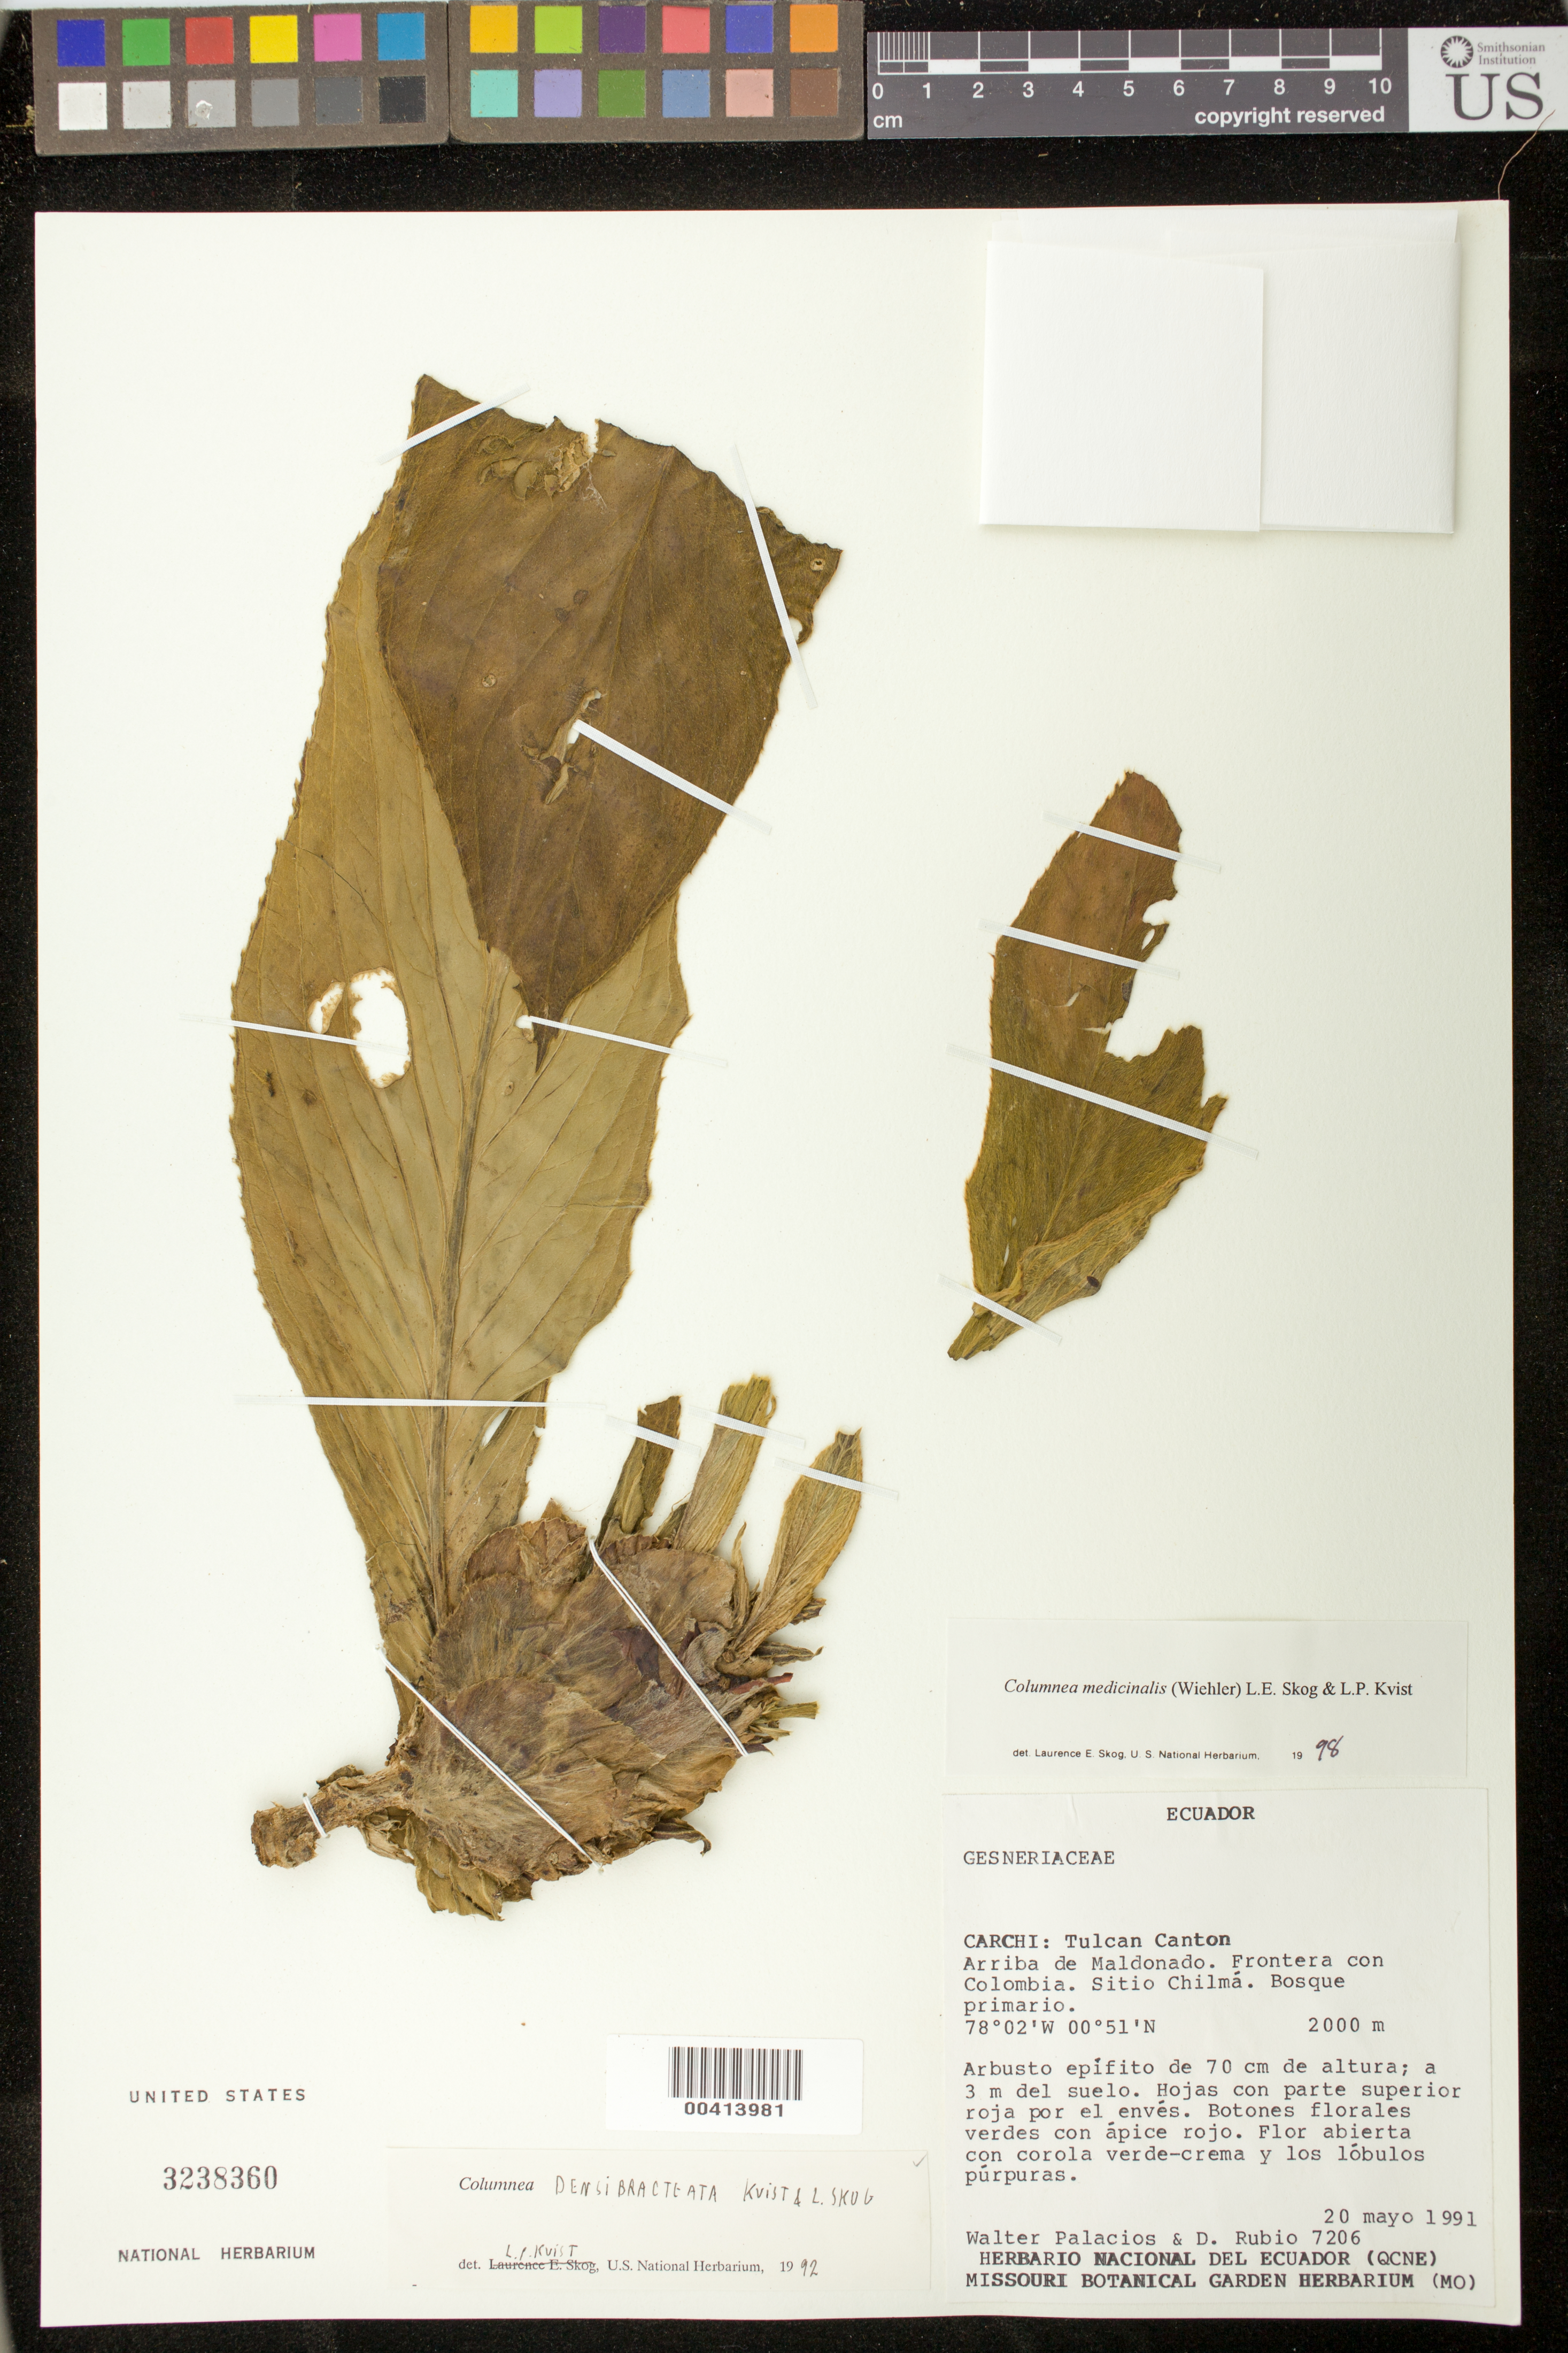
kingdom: Plantae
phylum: Tracheophyta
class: Magnoliopsida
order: Lamiales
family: Gesneriaceae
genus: Columnea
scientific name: Columnea medicinalis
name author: (Wiehler) L.E. Skog & L.P. Kvist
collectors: W. Palacios & D. Rubio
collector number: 7206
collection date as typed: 20 May 1991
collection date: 1991-05-20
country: Ecuador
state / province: Carchi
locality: Tulcan Canton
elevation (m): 2000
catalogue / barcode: US 3238360